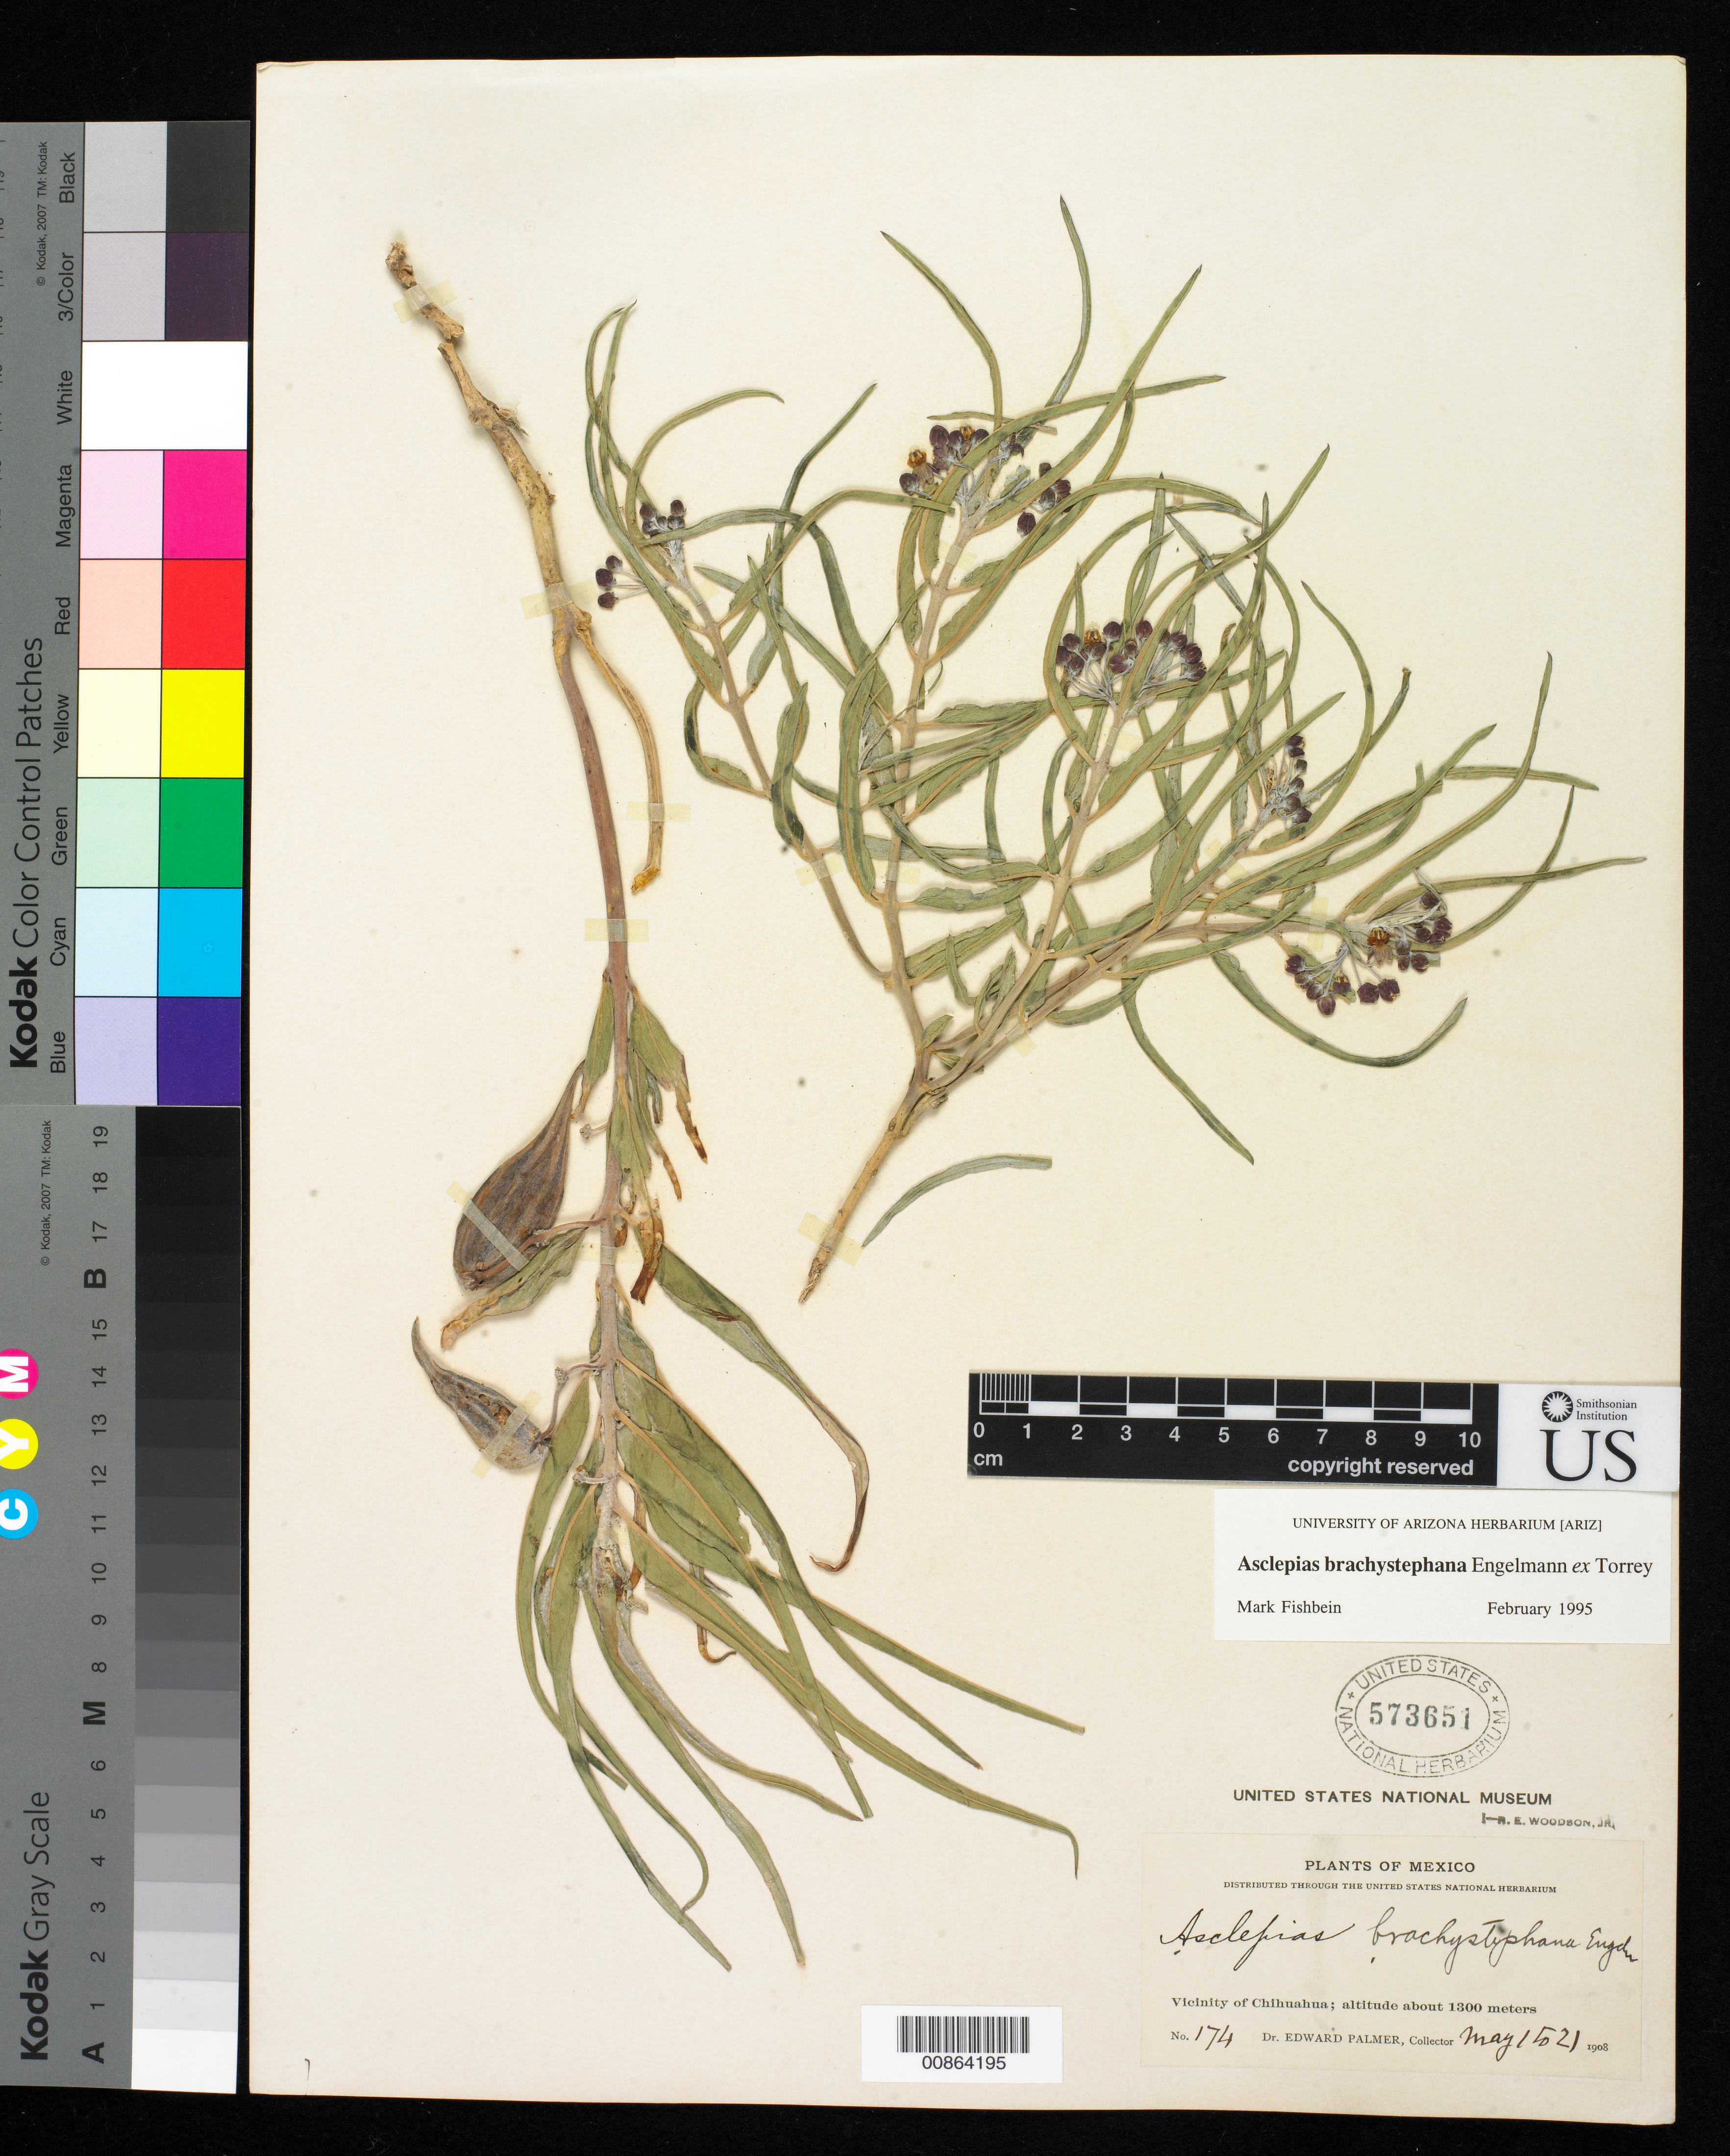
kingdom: Plantae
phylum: Tracheophyta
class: Magnoliopsida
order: Gentianales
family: Apocynaceae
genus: Asclepias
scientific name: Asclepias brachystephana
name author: Engelm. ex Torr. in Emory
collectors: E. Palmer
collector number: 174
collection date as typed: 01 May 1908 to 21 May 1908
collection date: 1908-05-01/1908-05-21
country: Mexico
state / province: Chihuahua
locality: Vicinity of Chihuahua.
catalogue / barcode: US 573651